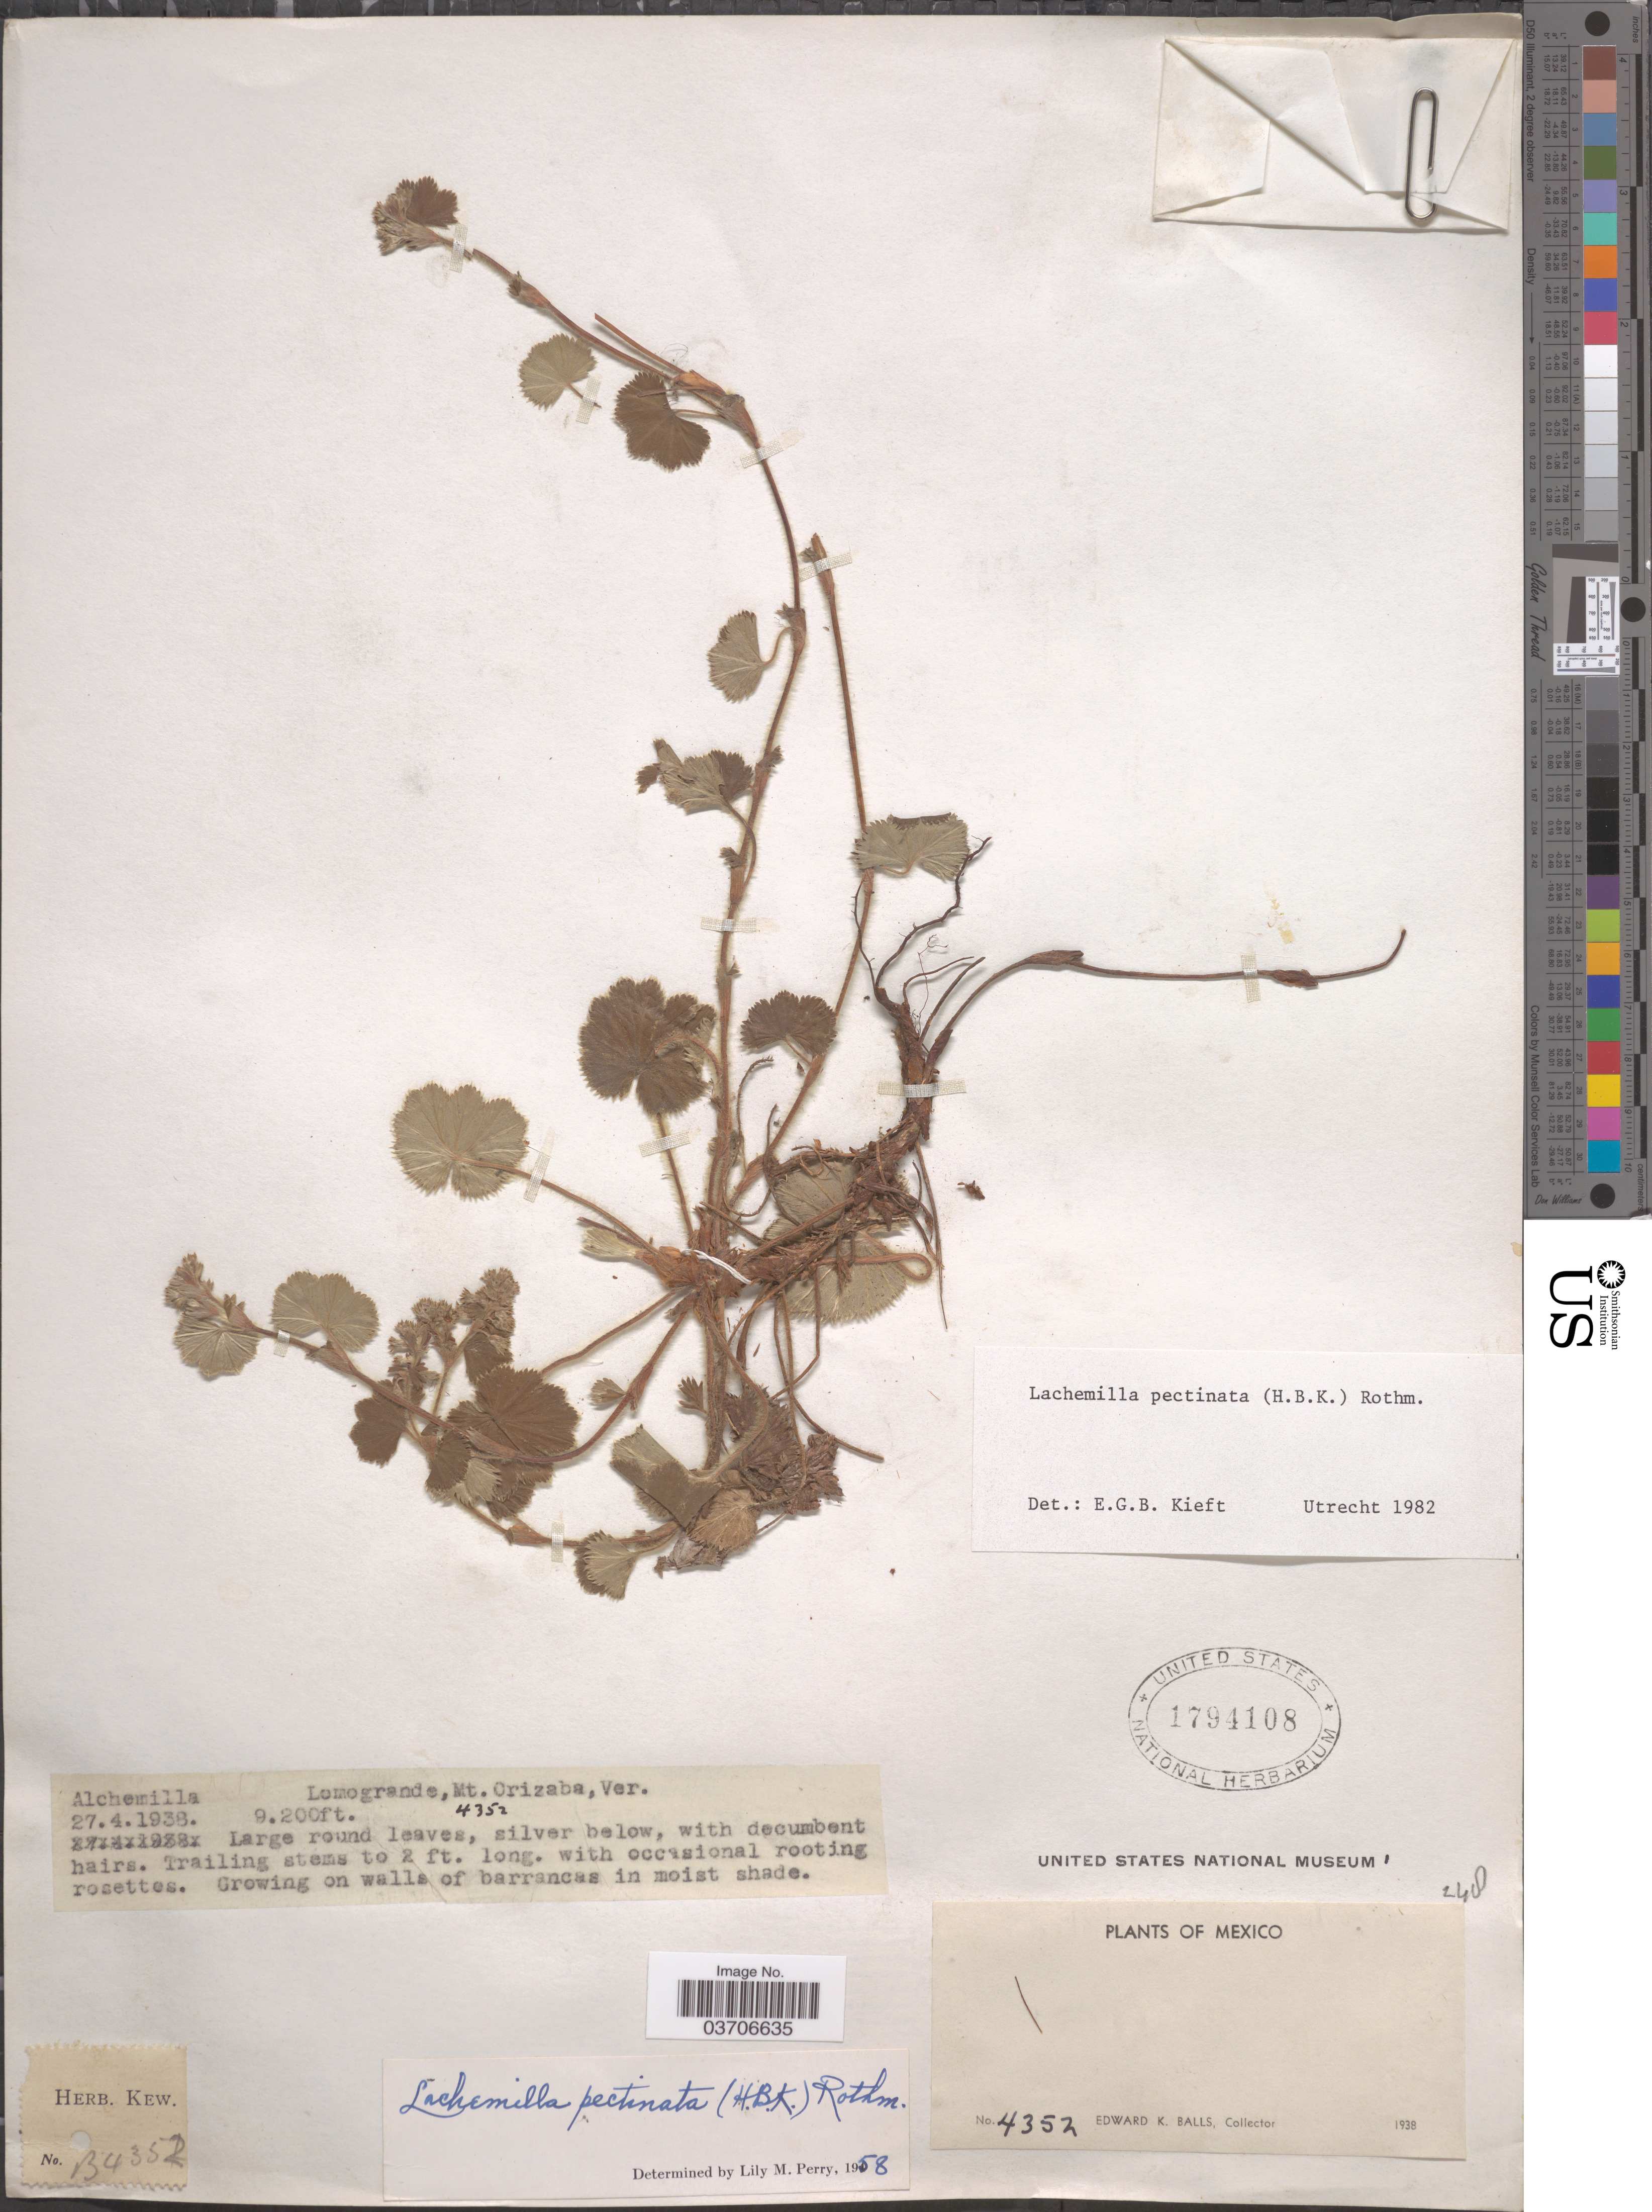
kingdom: Plantae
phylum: Tracheophyta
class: Magnoliopsida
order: Rosales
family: Rosaceae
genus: Lachemilla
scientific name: Lachemilla pectinata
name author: (Kunth) Rothm.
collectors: E. K. Balls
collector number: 4352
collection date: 1938-04-27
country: Mexico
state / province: Veracruz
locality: Komogrande, Mt. Orizaba.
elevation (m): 2804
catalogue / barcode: US 1794108